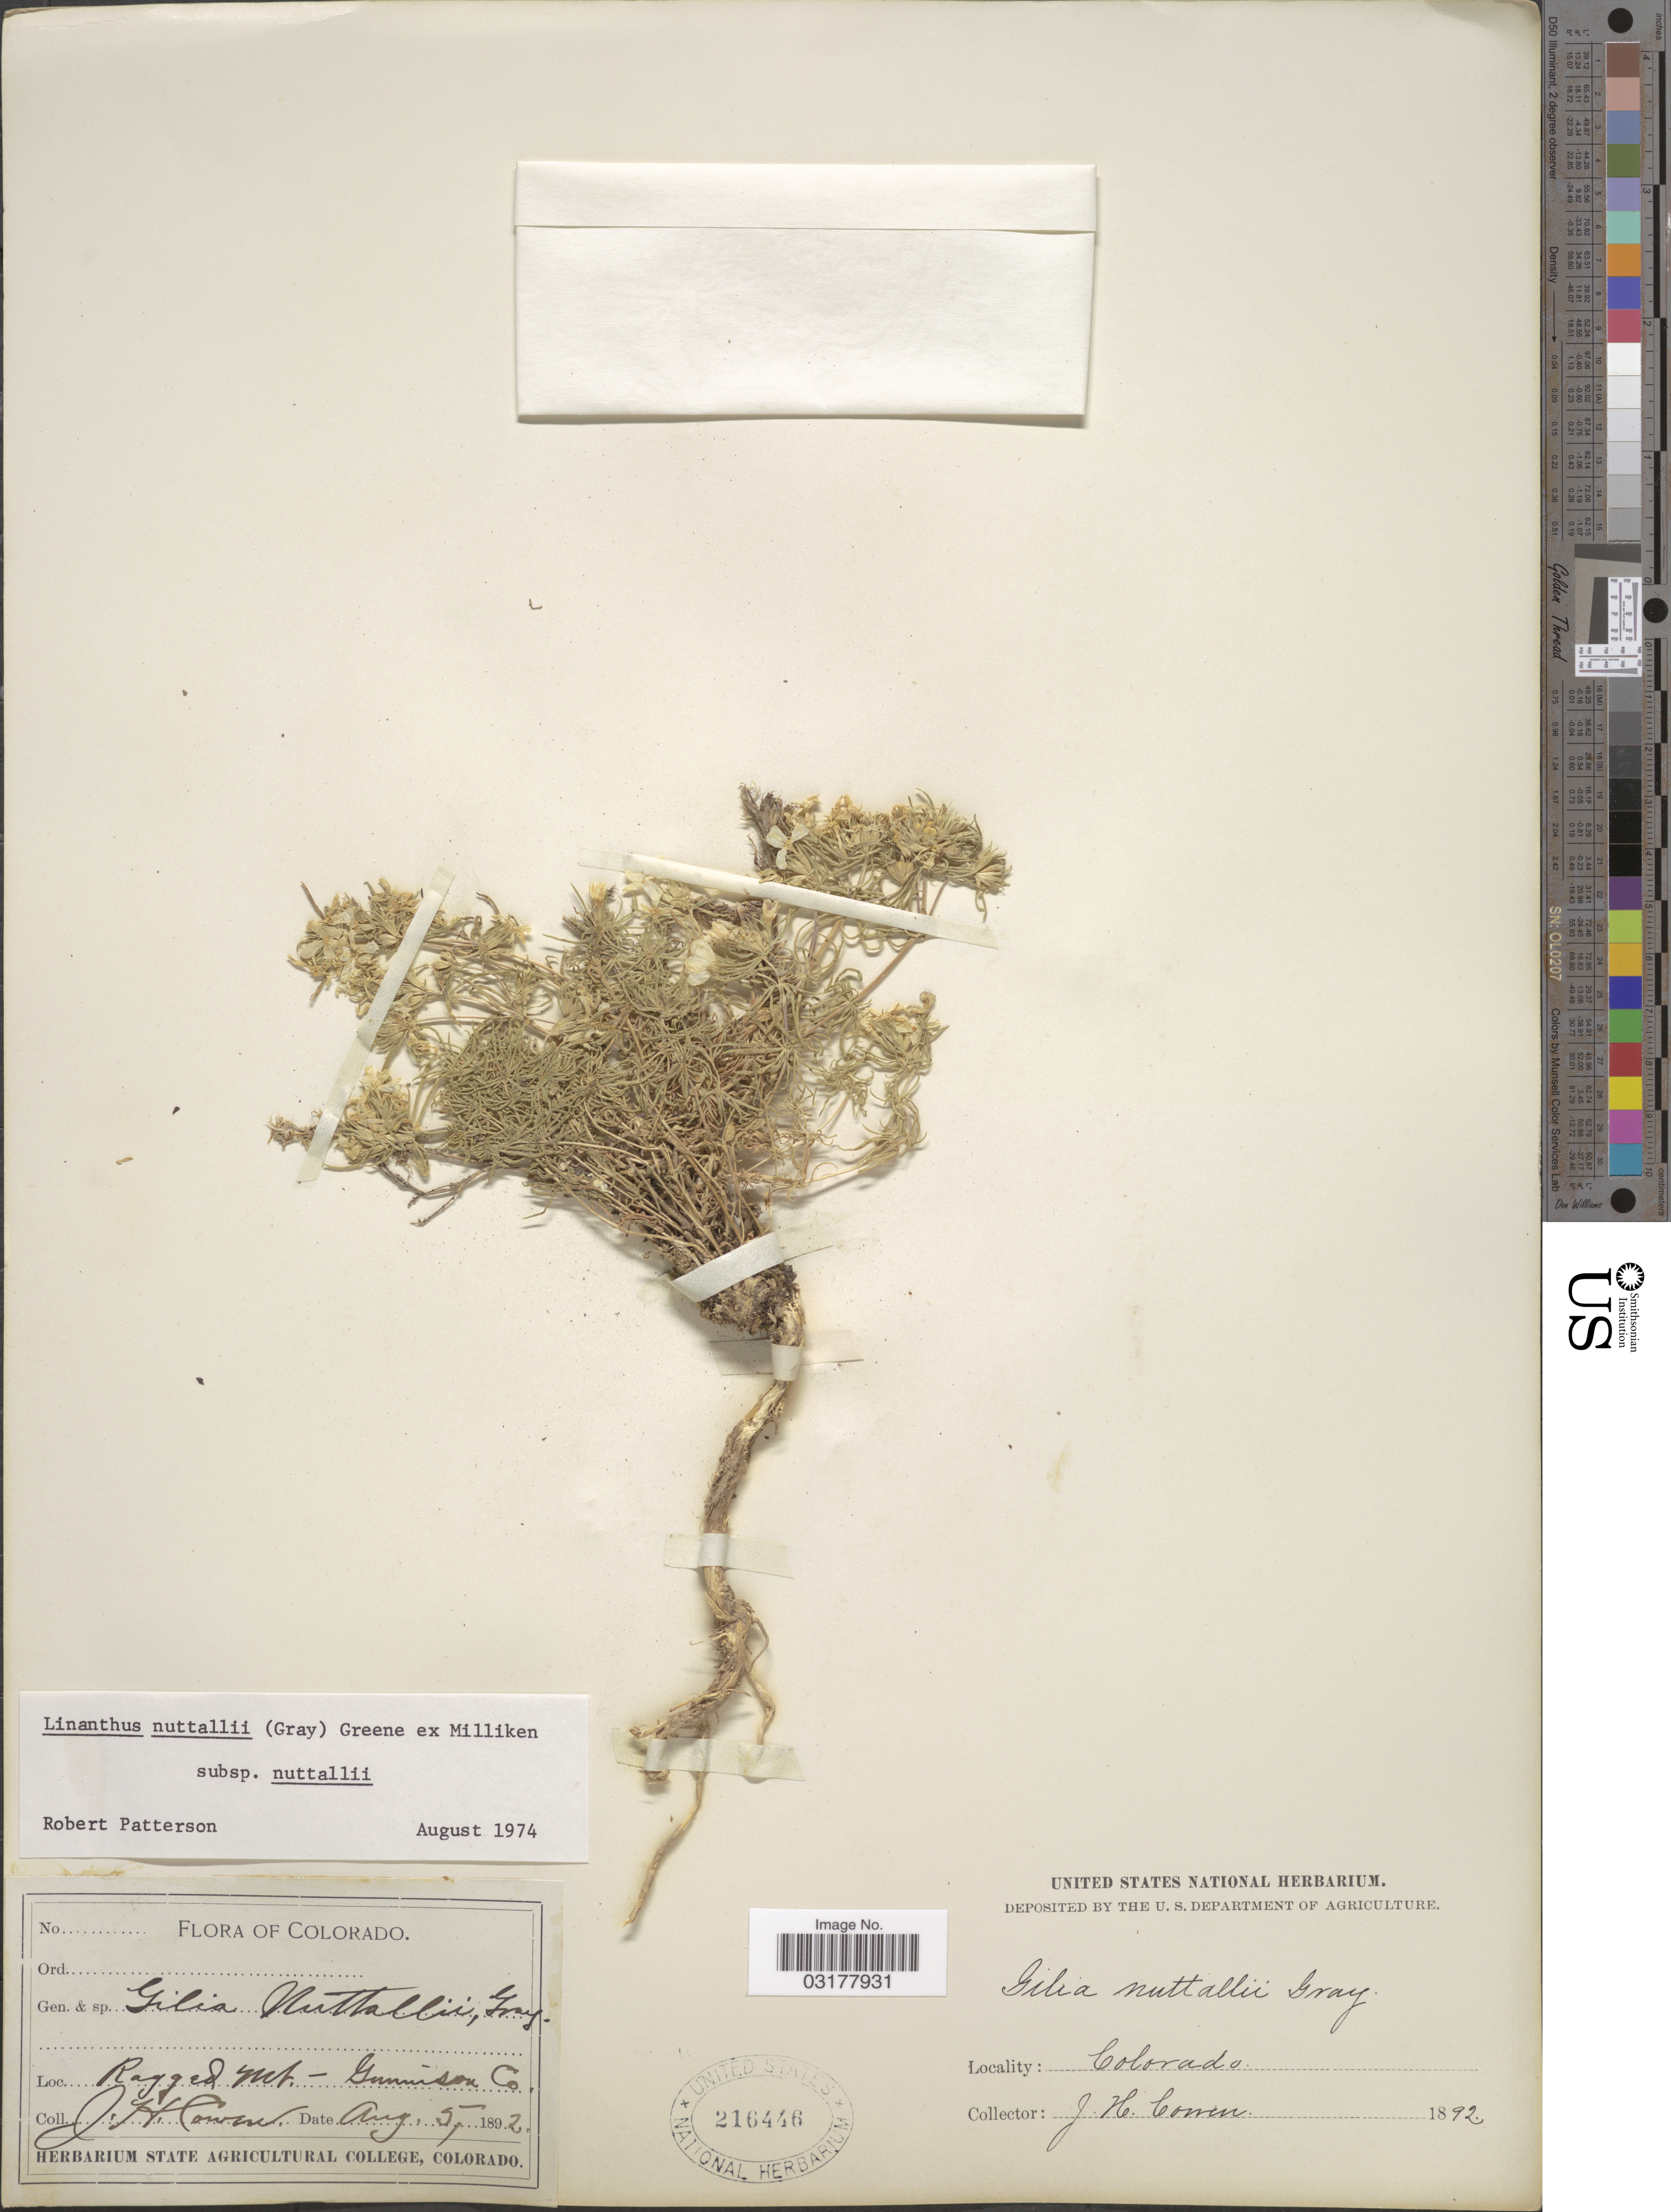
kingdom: Plantae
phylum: Tracheophyta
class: Magnoliopsida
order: Ericales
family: Polemoniaceae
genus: Leptosiphon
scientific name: Leptosiphon nuttallii subsp. nuttallii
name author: (A. Gray) J.M. Porter & L.A. Johnson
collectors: J. H. Cowen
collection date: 1892-08-05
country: United States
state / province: Colorado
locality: Ragged Mt. - Gunnison Co.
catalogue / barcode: US 216446